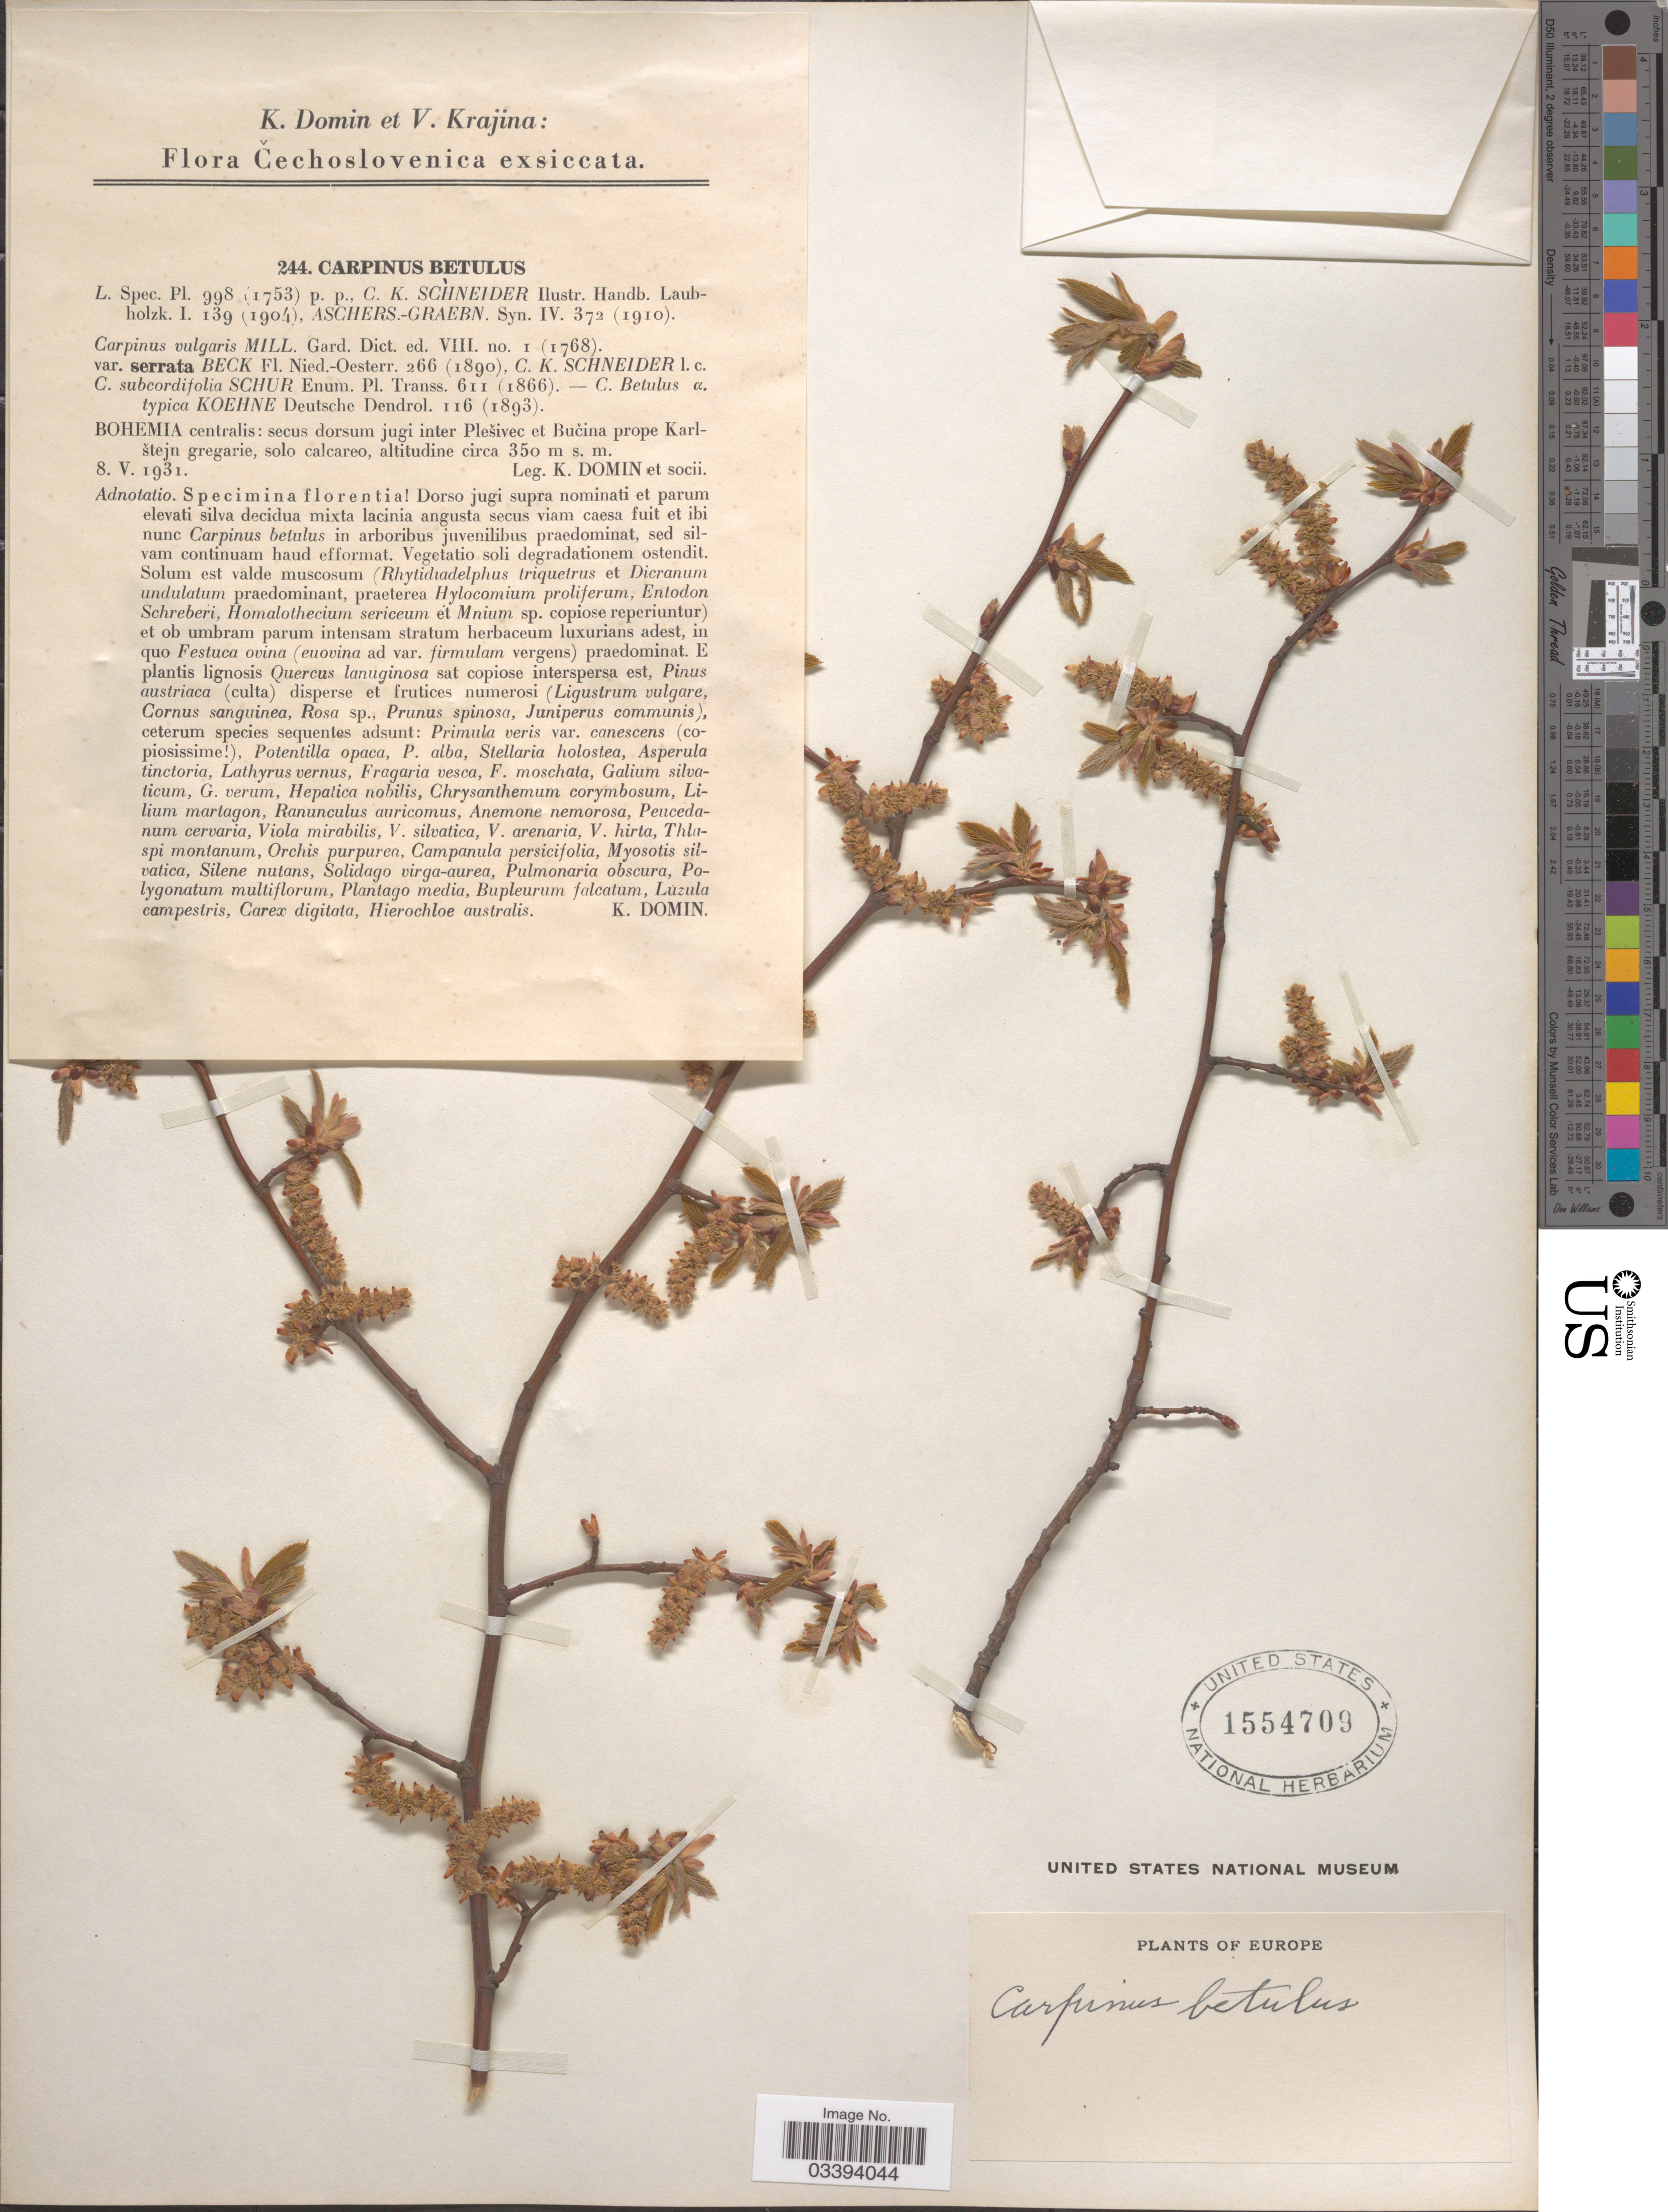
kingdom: Plantae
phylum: Tracheophyta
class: Magnoliopsida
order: Fagales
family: Betulaceae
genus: Carpinus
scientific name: Carpinus betulus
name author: L.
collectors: K. Domin & et al.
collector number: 244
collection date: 1931-05-08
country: Czechia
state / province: Central Bohemian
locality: Bohemia centralis: secus dorsum jugi inter Plešivec et Bučina prope Karl-štejn gregarie, solo calcareo. Europe.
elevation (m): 350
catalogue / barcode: US 1554709